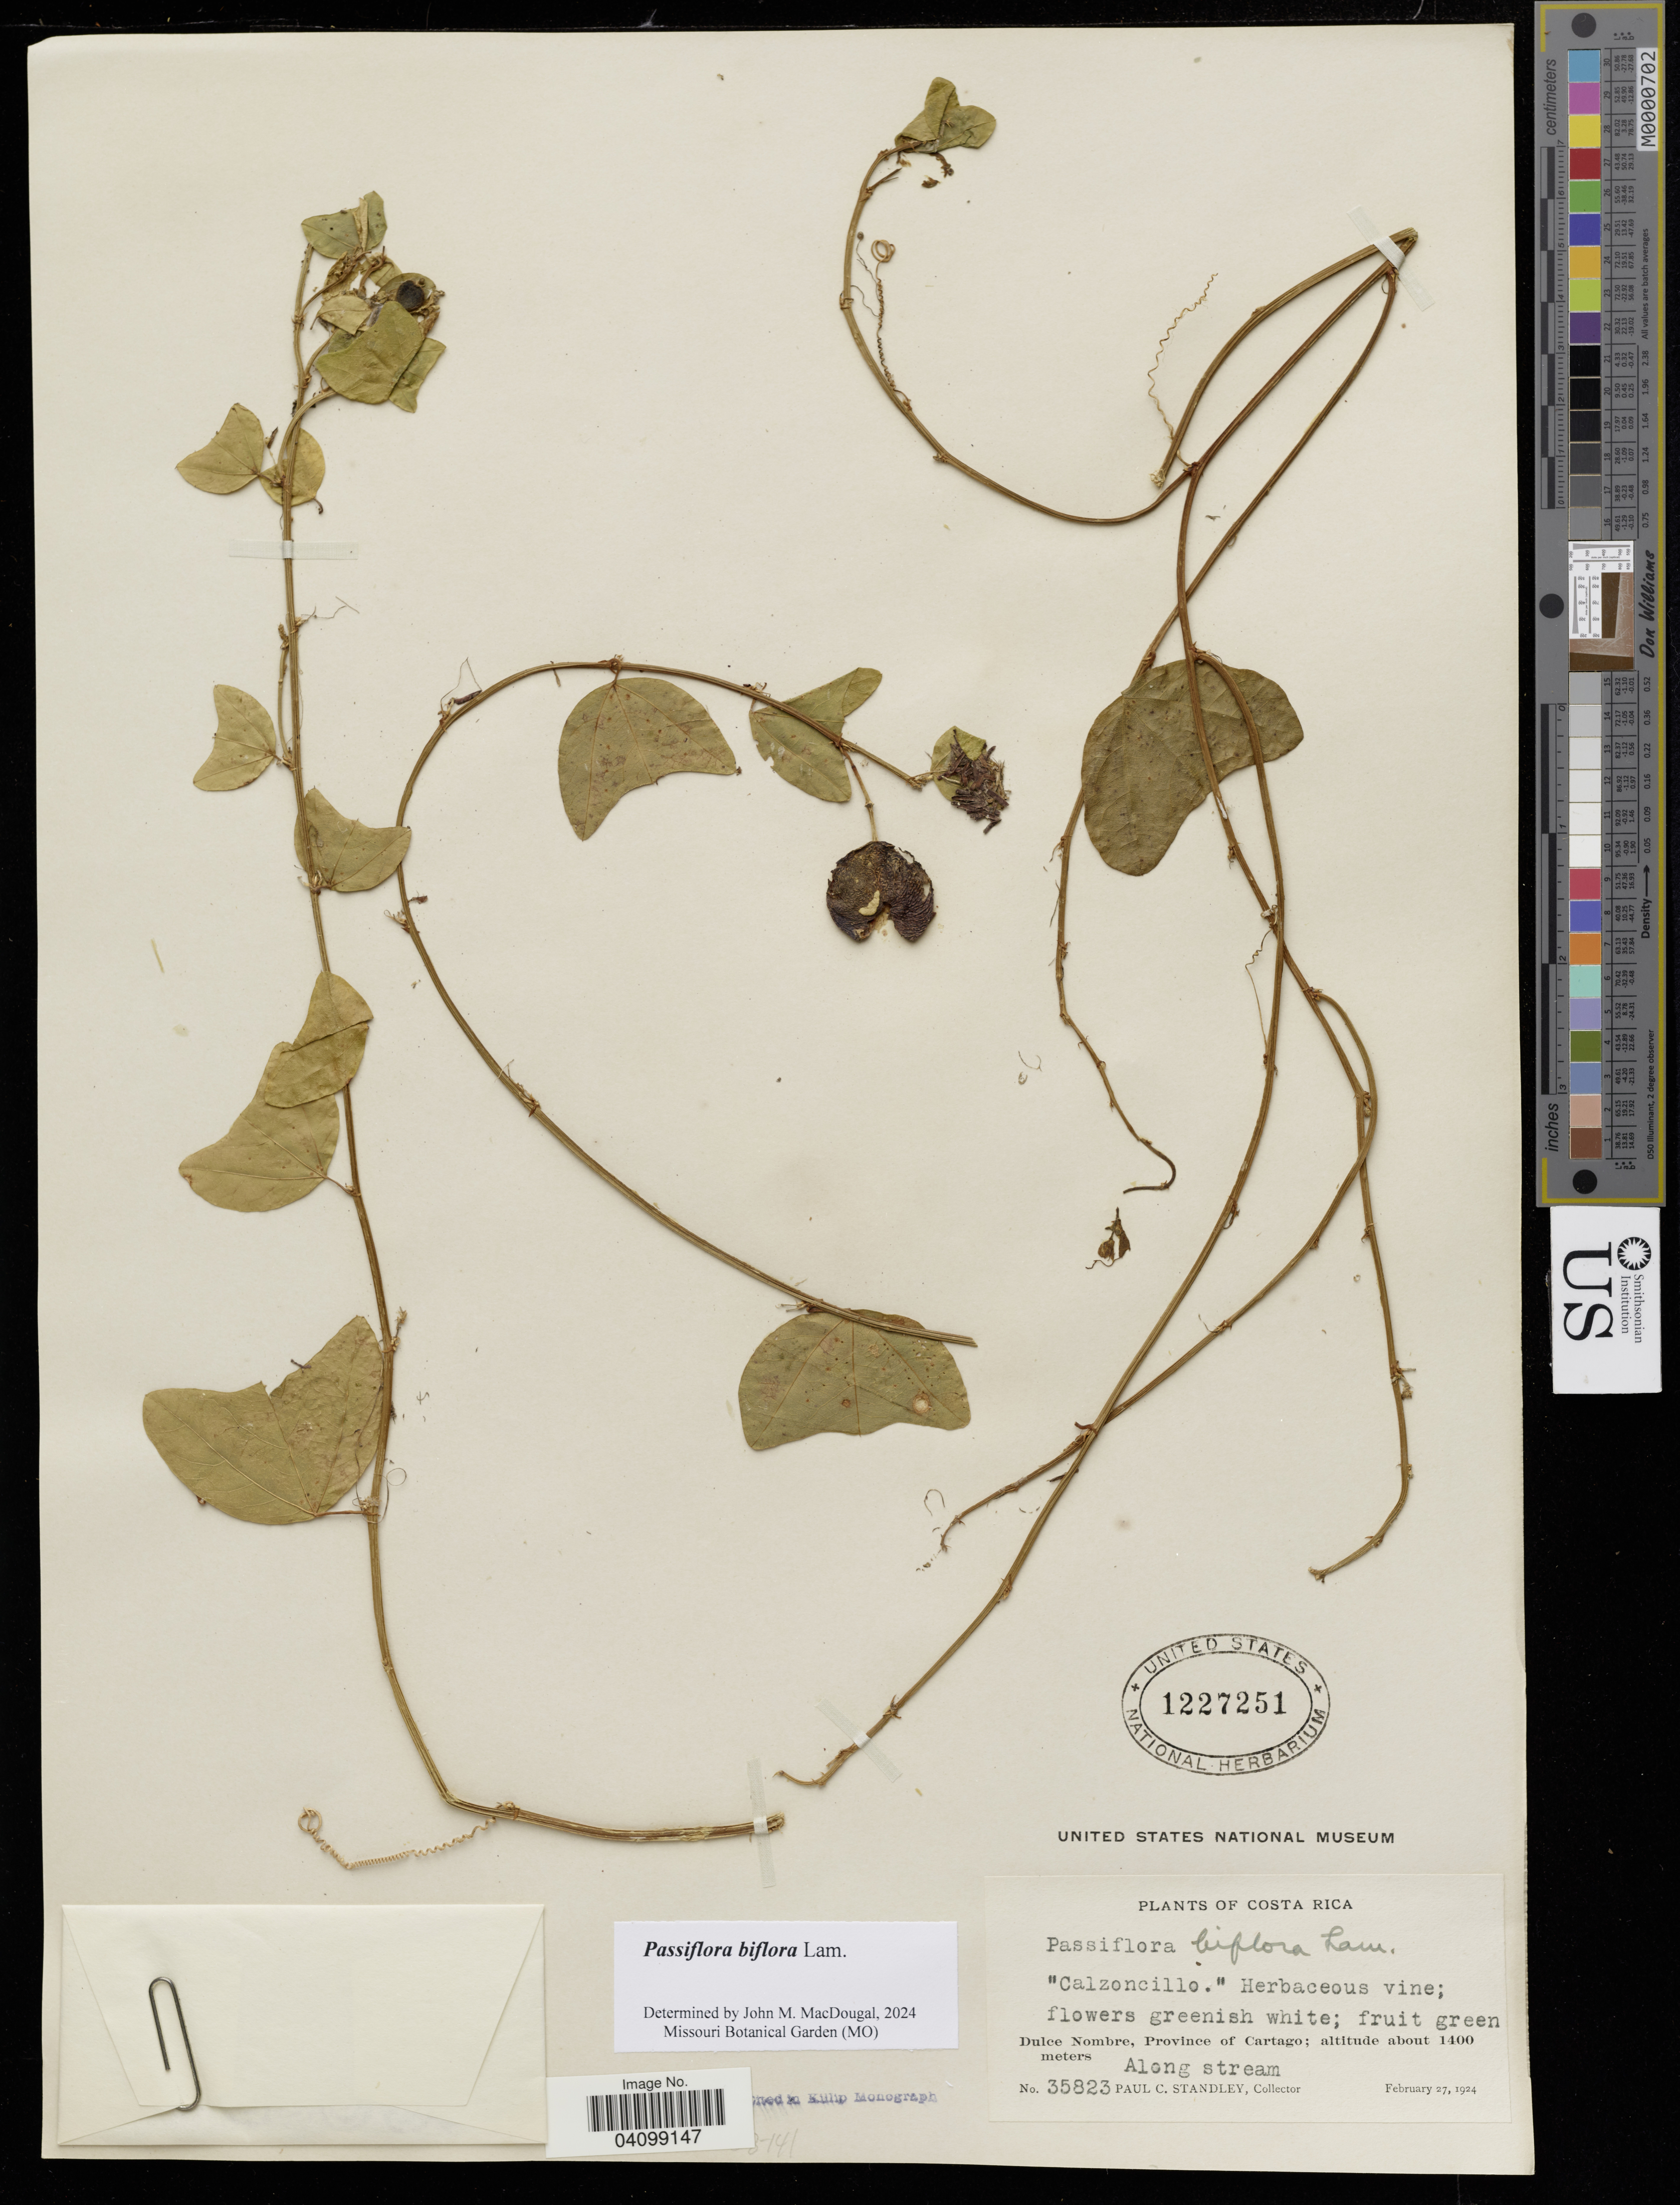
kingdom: Plantae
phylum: Tracheophyta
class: Magnoliopsida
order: Malpighiales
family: Passifloraceae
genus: Passiflora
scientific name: Passiflora biflora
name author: Lam.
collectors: P. C. Standley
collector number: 35823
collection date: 1924-02-27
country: Costa Rica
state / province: Cartago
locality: Dulce Nombre.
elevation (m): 1400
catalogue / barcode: US 1227251